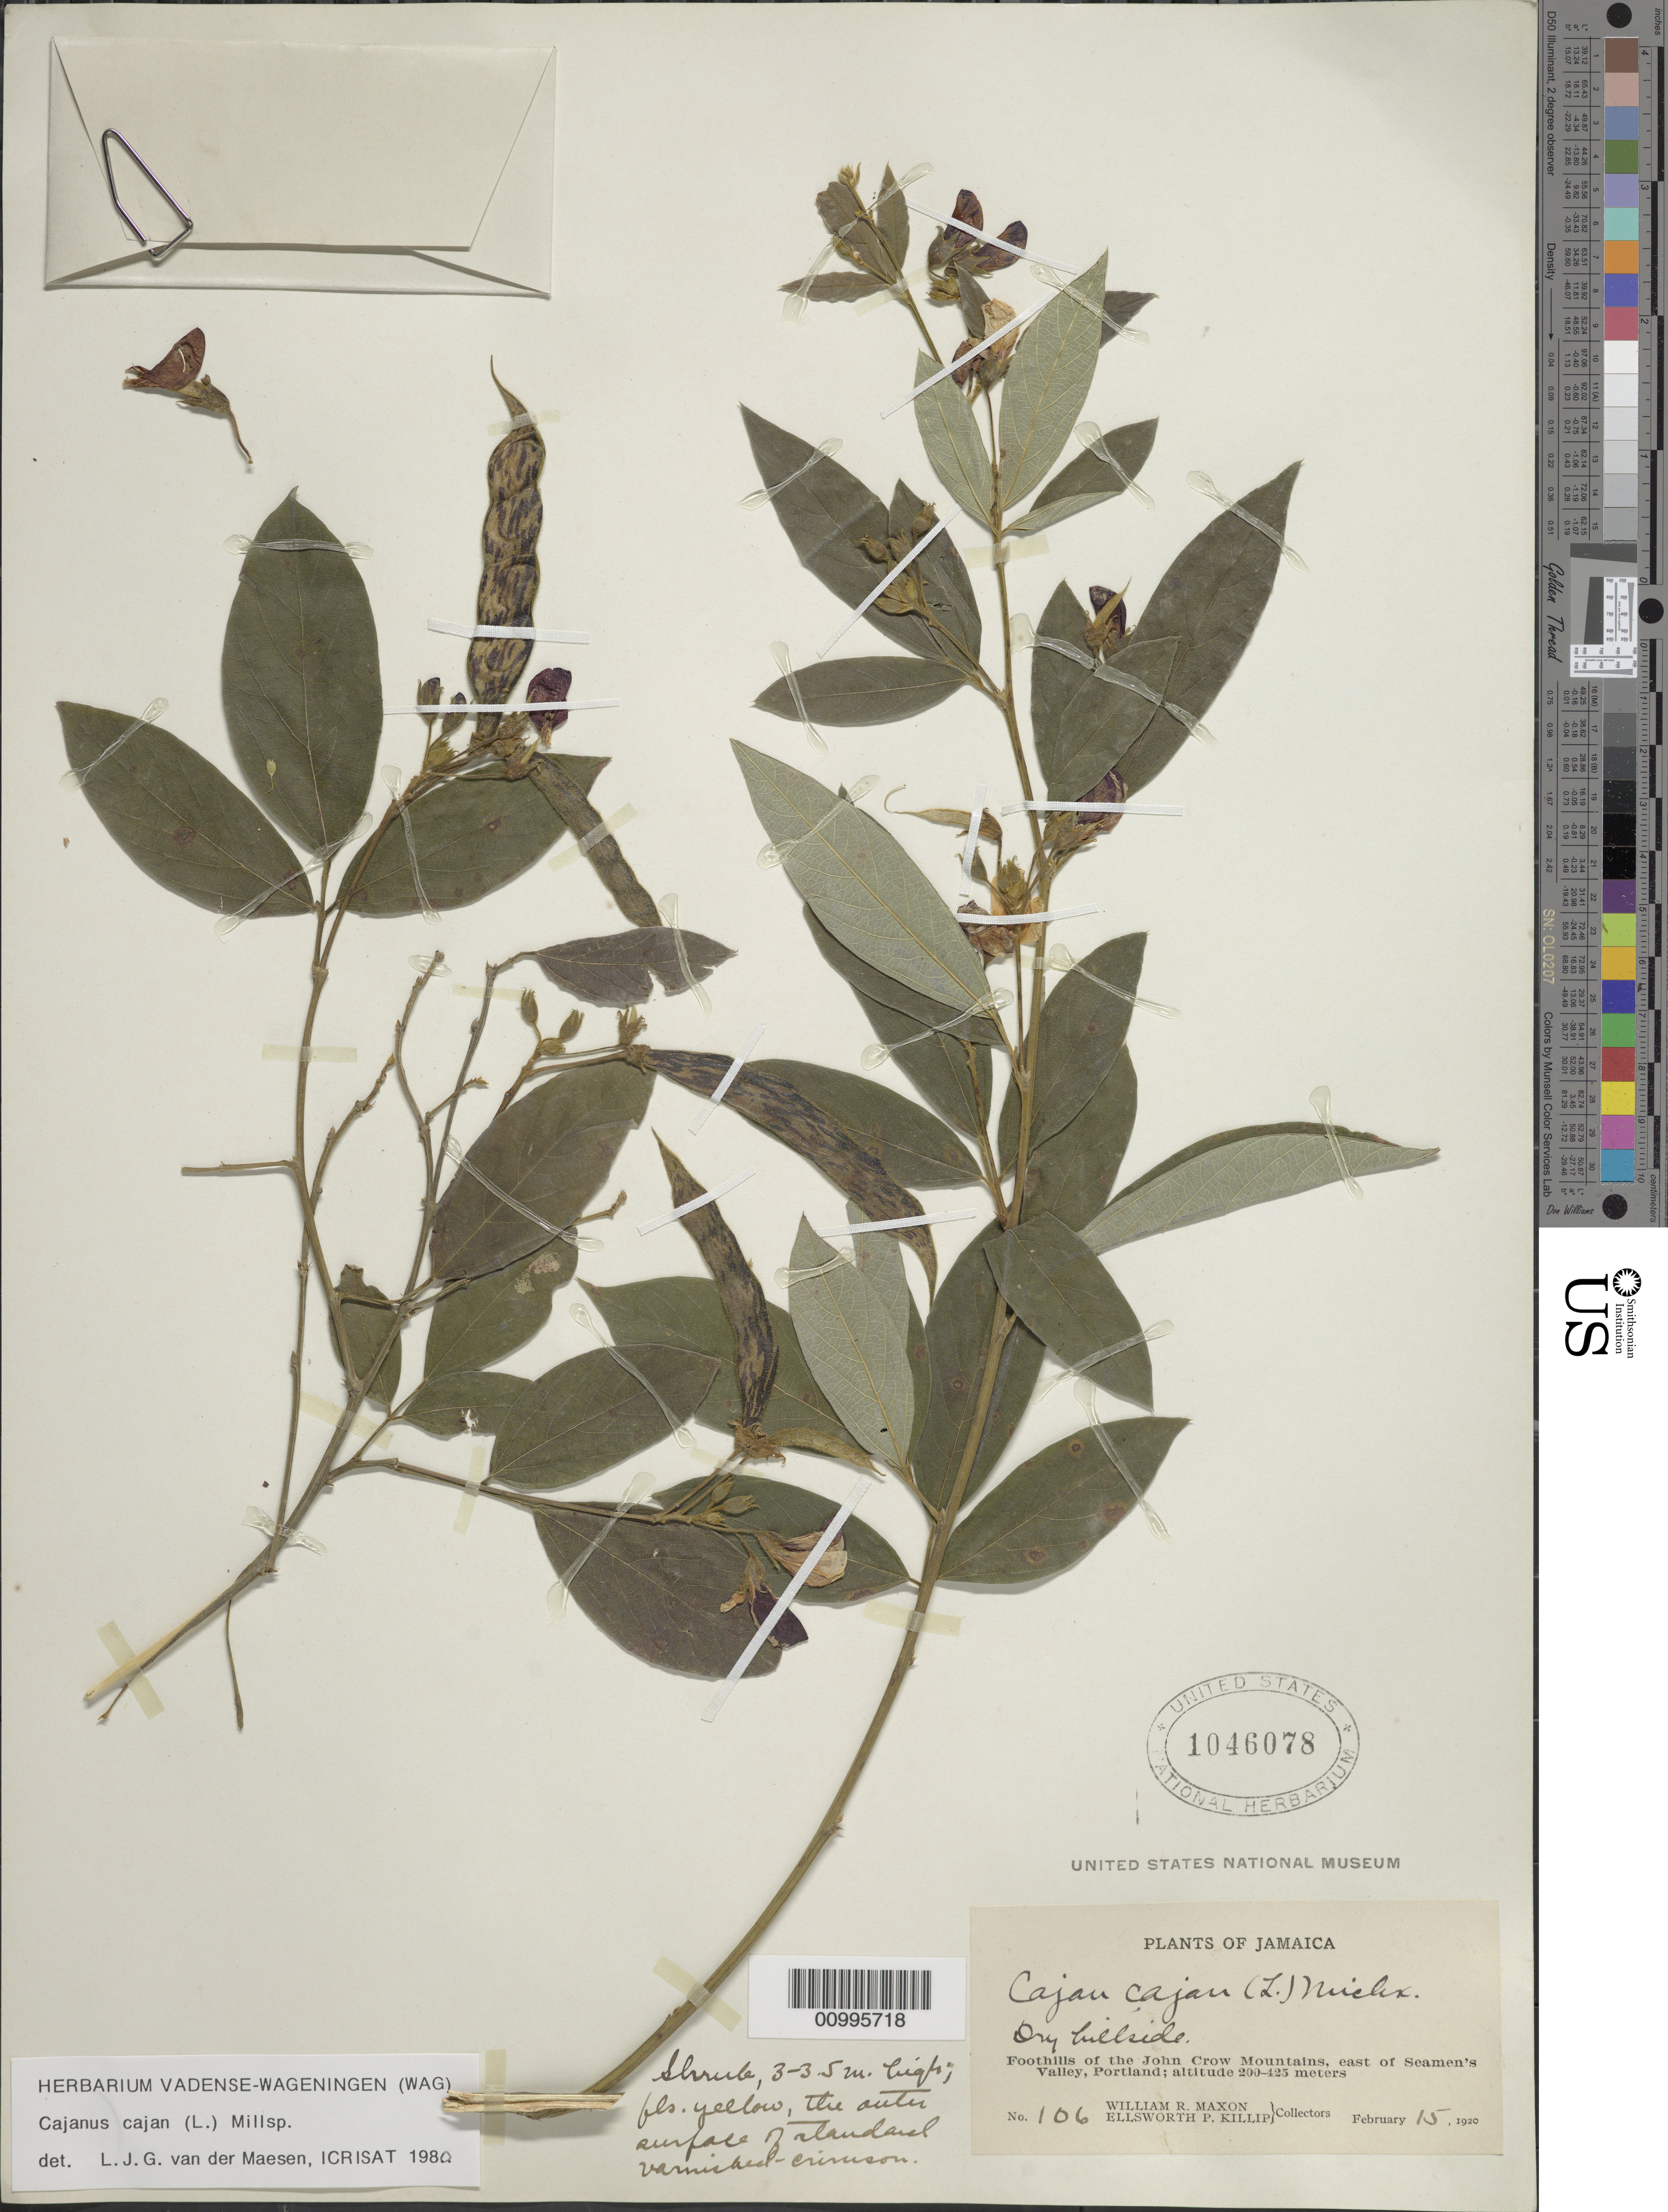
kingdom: Plantae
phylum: Tracheophyta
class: Magnoliopsida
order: Fabales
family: Fabaceae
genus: Cajanus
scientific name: Cajanus cajan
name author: (L.) Huth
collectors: W. R. Maxon & E. P. Killip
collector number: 106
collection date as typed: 15 Feb 1920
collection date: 1920-02-15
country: Jamaica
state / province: Portland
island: Jamaica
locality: Foothills of the John Crow Mountains, east of Seamen's Valley.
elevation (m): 200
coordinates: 0 N, 0 E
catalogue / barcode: US 1046078